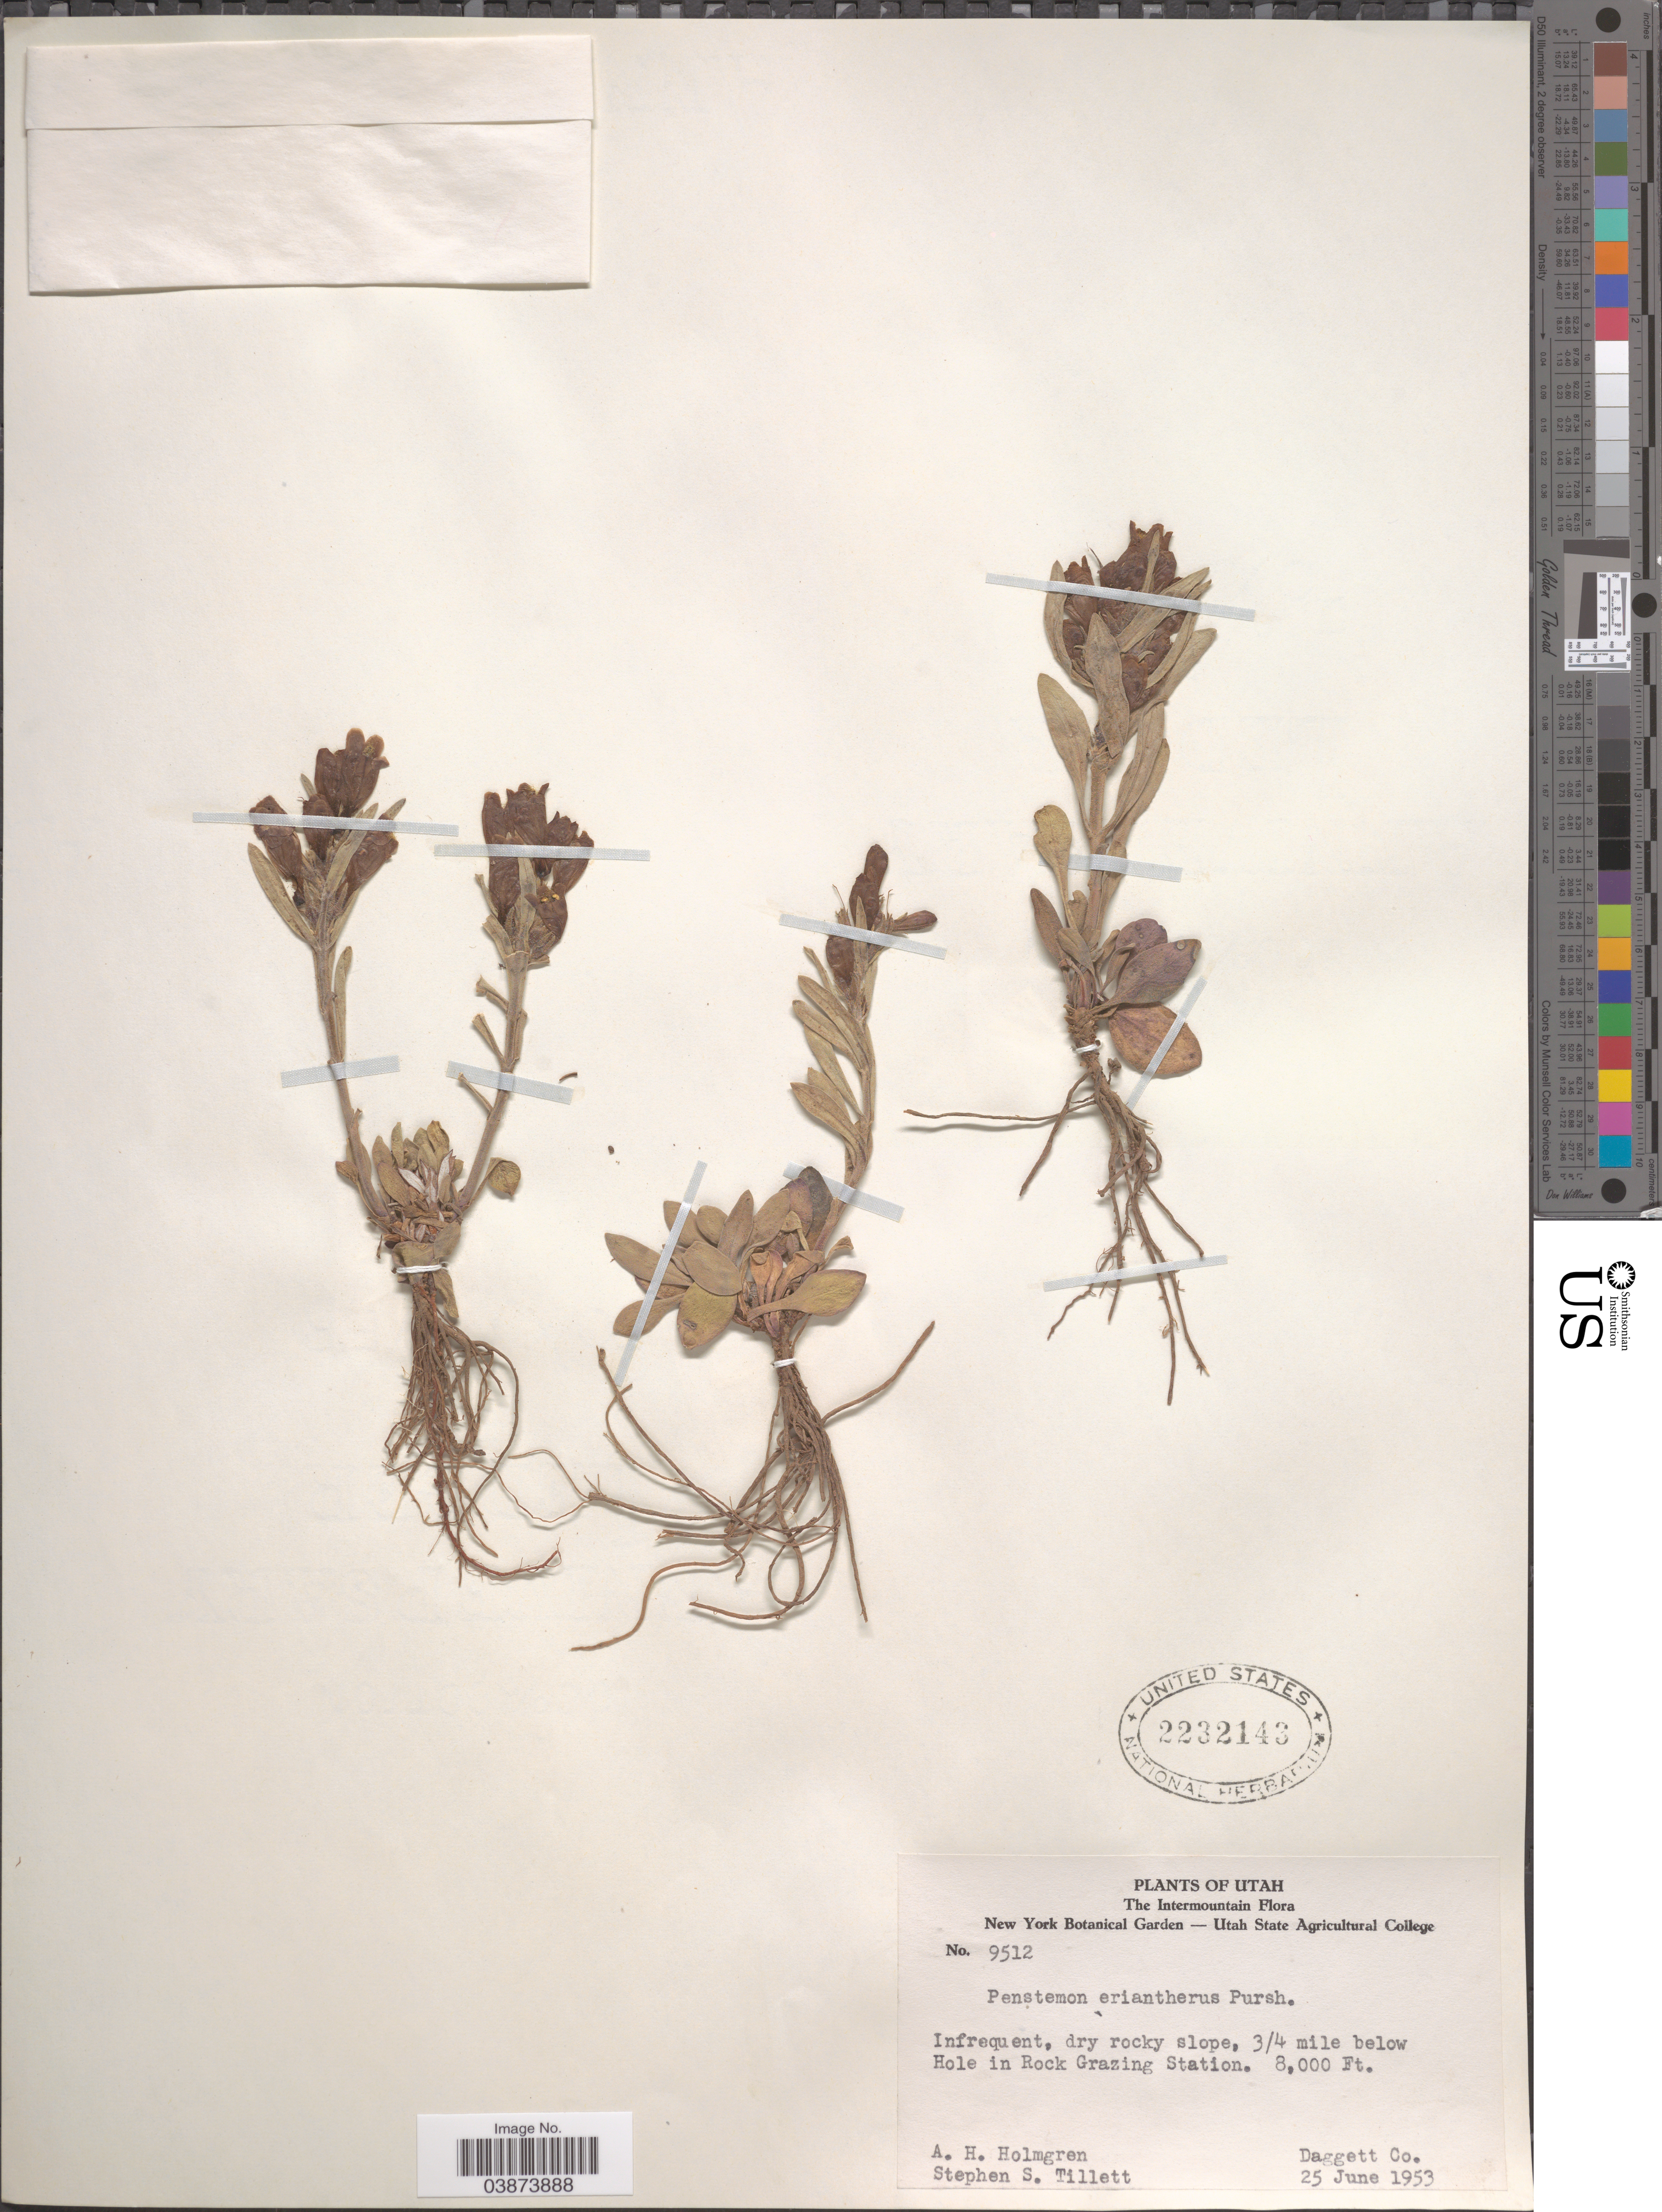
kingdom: Plantae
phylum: Tracheophyta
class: Magnoliopsida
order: Lamiales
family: Plantaginaceae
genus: Penstemon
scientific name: Penstemon cleburnei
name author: M.E. Jones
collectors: A. H. Holmgren & S. S. Tillett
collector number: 9512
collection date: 1953-06-25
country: United States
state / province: Utah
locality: The Intermountain. Dry rocky slope, 3/4 mile below Hole in Rock Grazing Station. Daggett Co.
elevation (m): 2438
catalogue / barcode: US 2232143